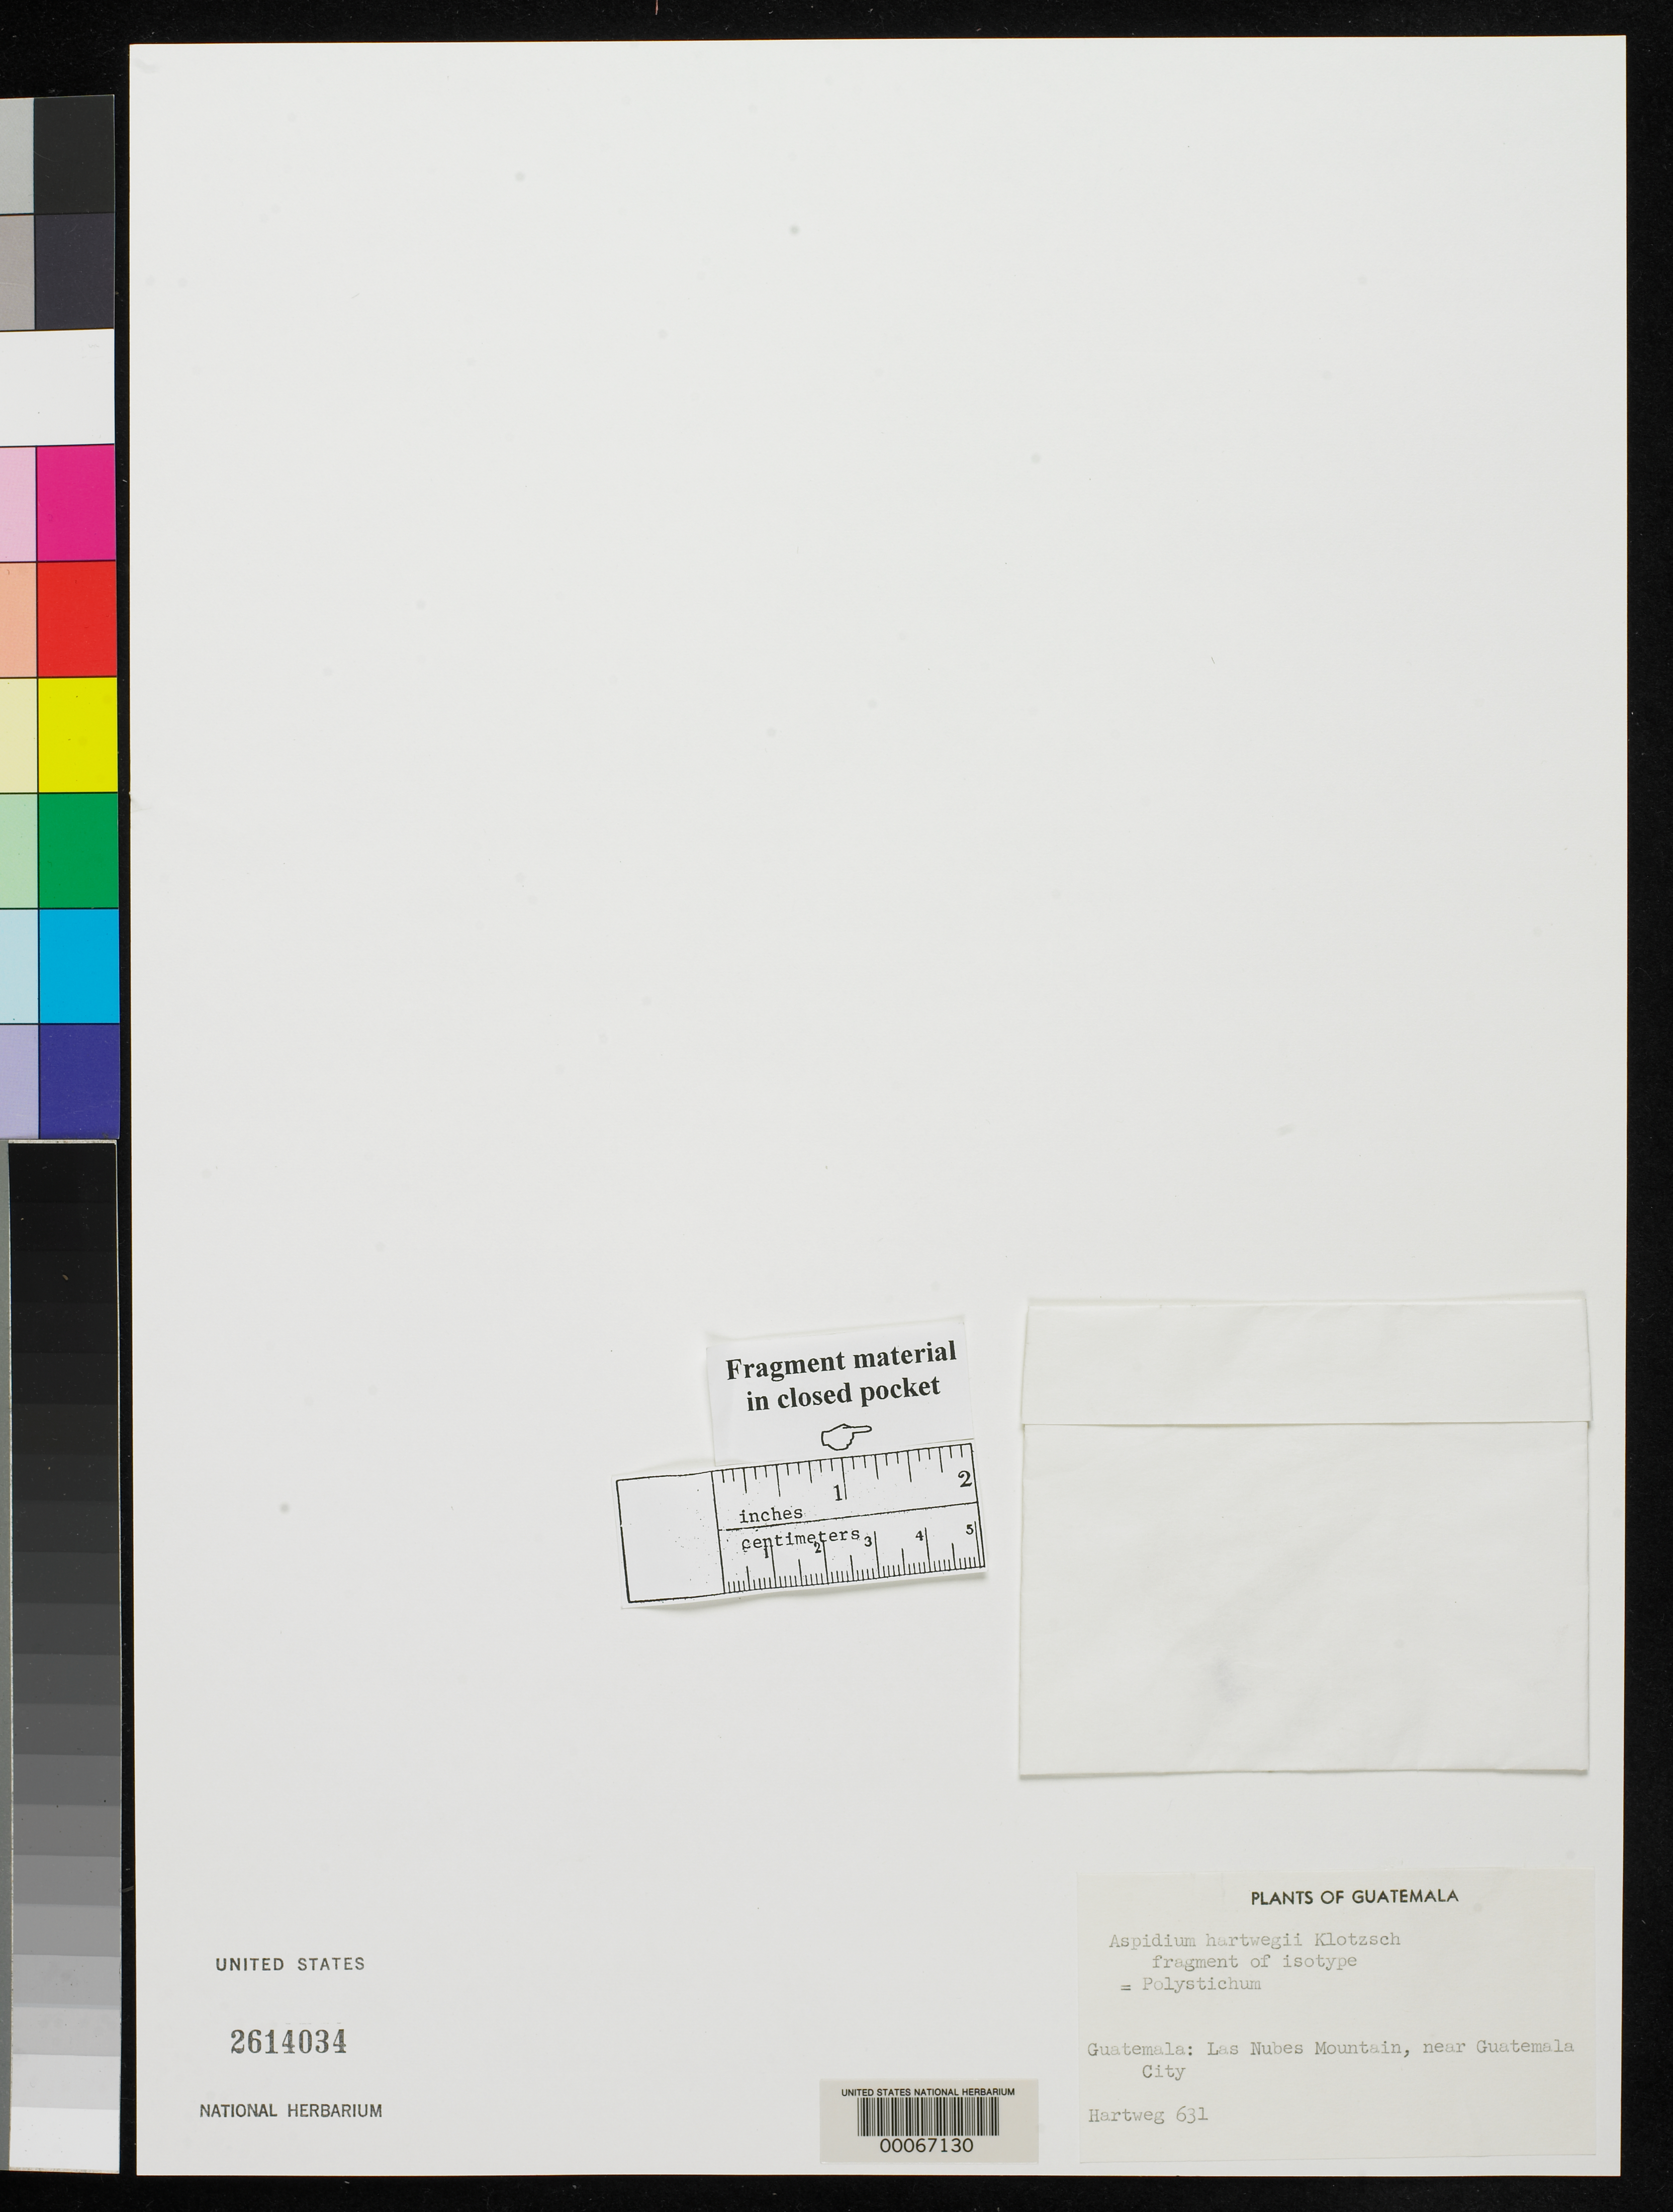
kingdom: Plantae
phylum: Tracheophyta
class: Polypodiopsida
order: Polypodiales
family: Tectariaceae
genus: Aspidium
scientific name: Aspidium hartwegii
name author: Klotzsch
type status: Isotype Fragment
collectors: K. Hartweg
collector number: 631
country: Guatemala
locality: Las Nubes Mt.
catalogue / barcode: US 2614034